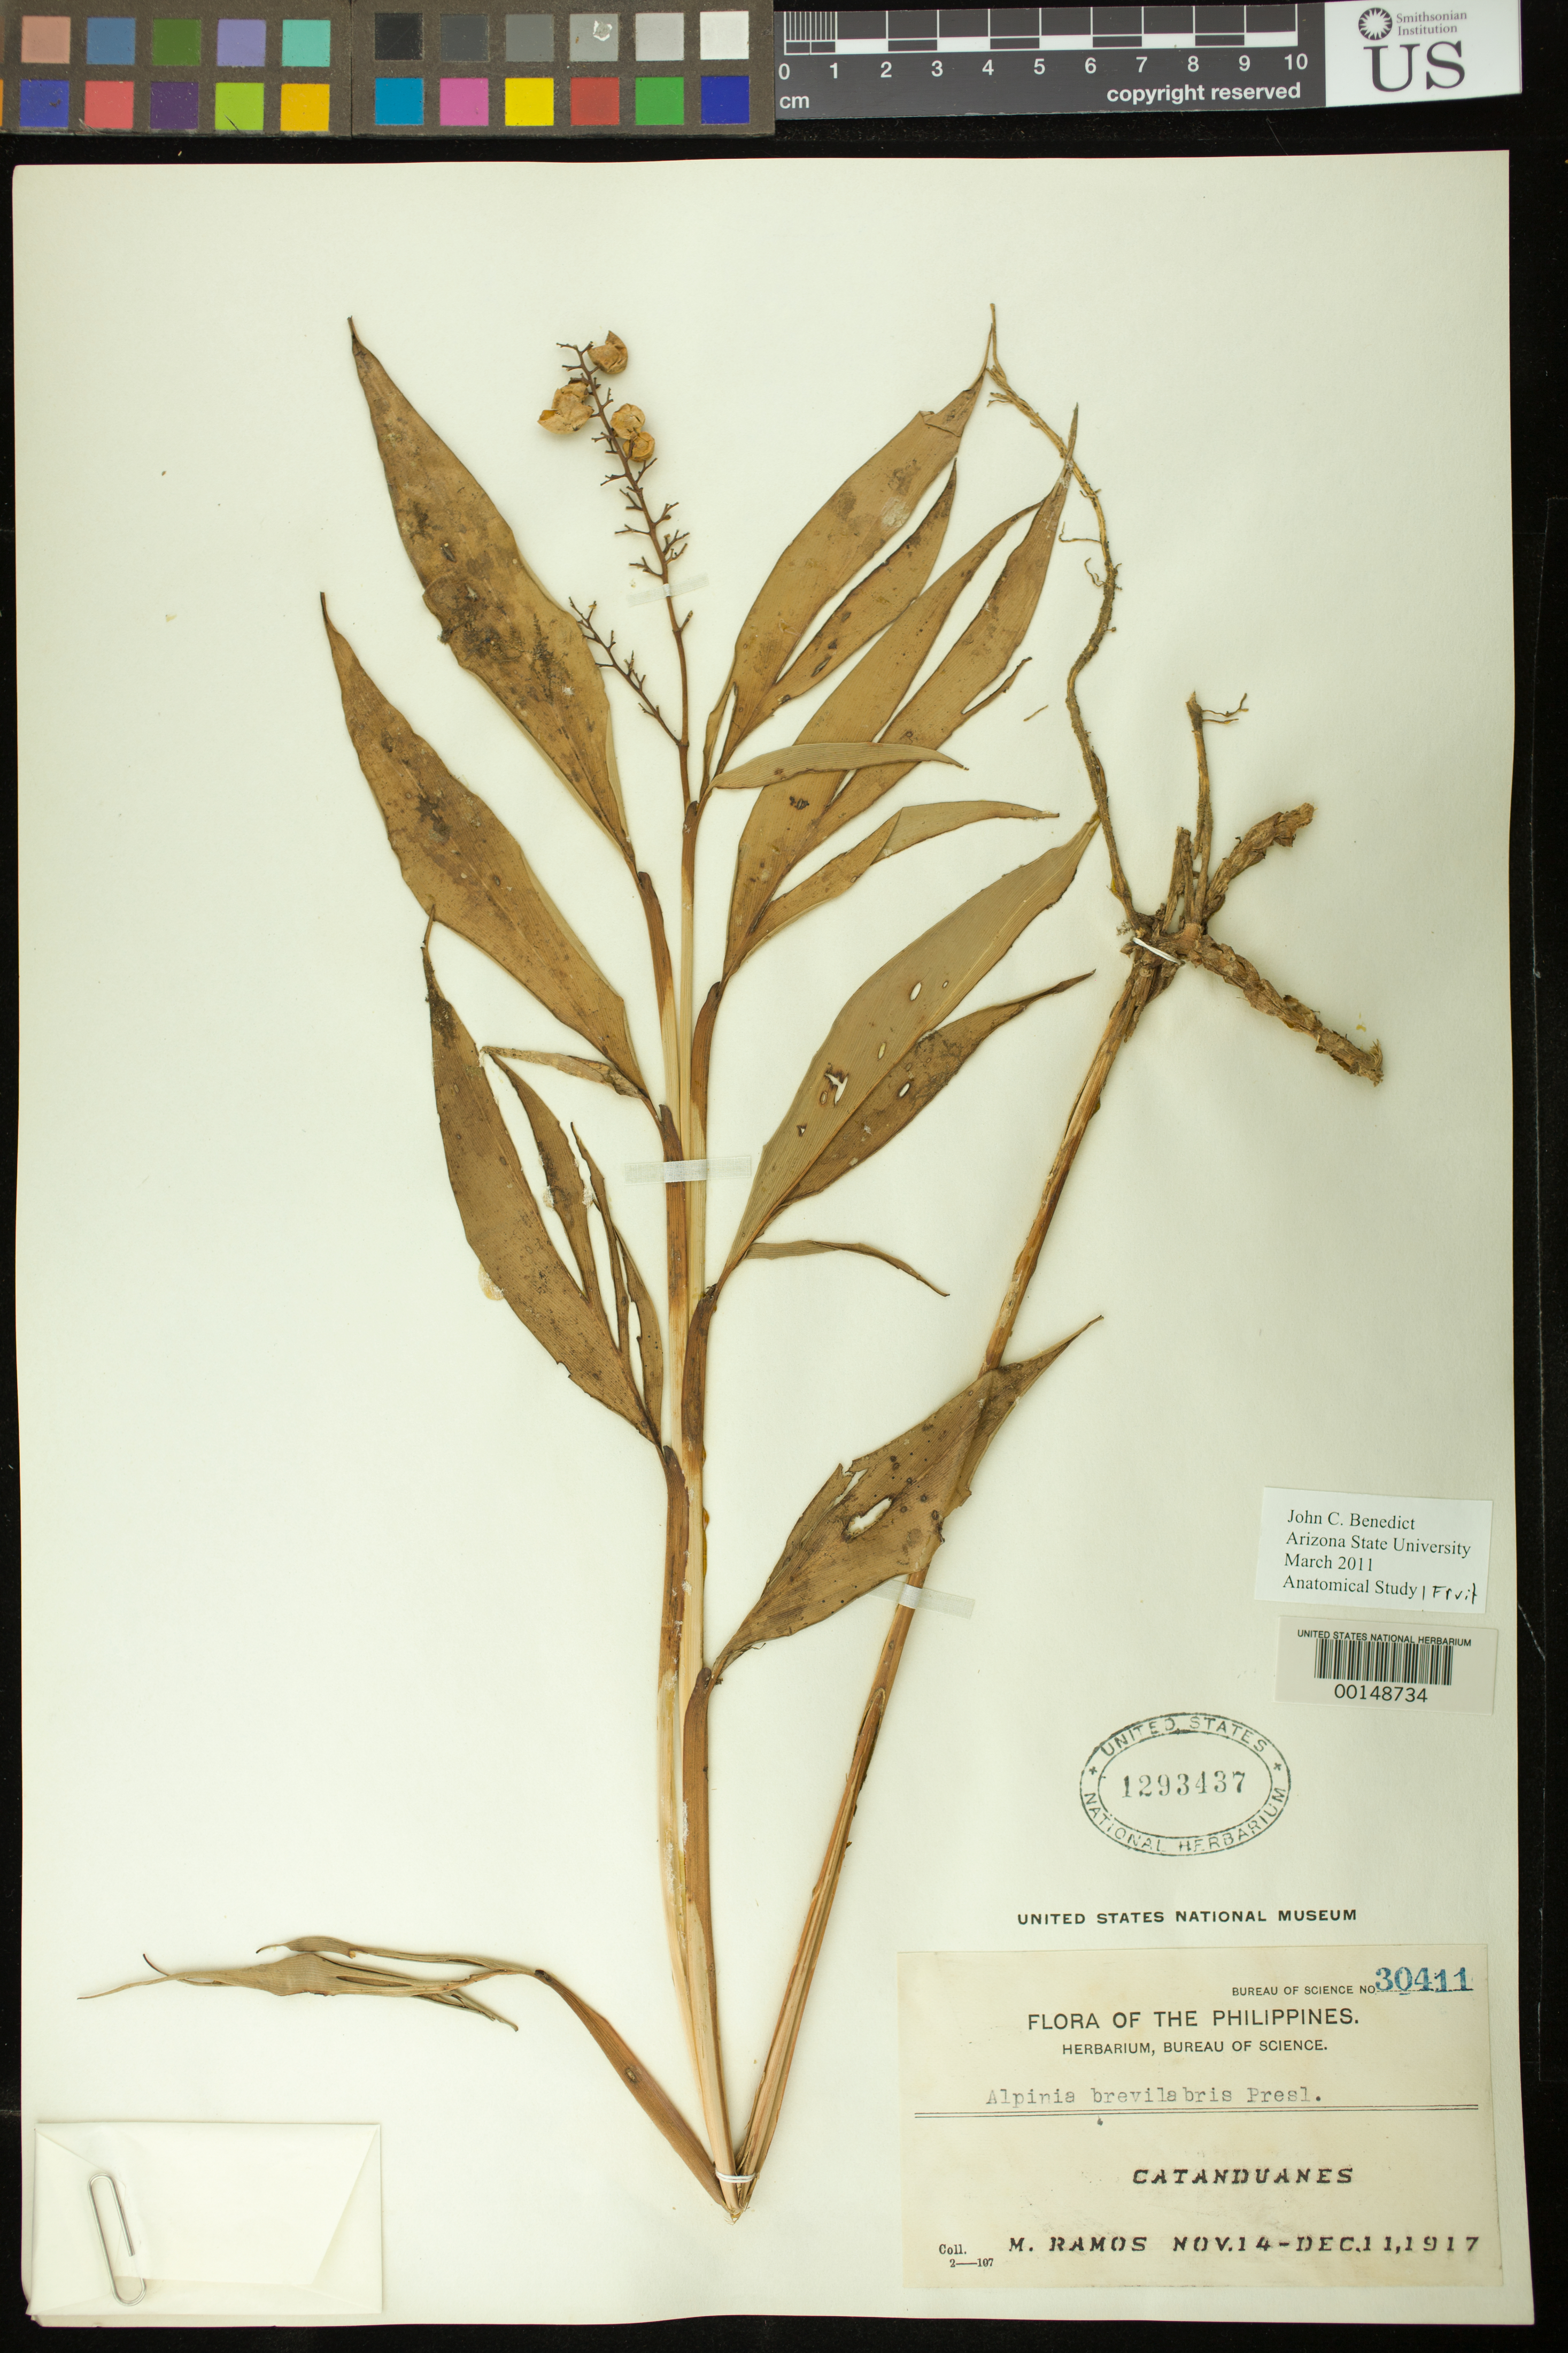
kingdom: Plantae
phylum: Tracheophyta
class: Liliopsida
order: Zingiberales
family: Zingiberaceae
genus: Alpinia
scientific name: Alpinia brevilabris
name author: C. Presl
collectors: M. Ramos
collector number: Bur. Sci. 30411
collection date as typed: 14 Nov 1917 to 11 Dec 1917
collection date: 1917-11-14/1917-12-11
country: Philippines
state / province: Bicol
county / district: Catanduanes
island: Catanduanes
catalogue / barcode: US 1293437